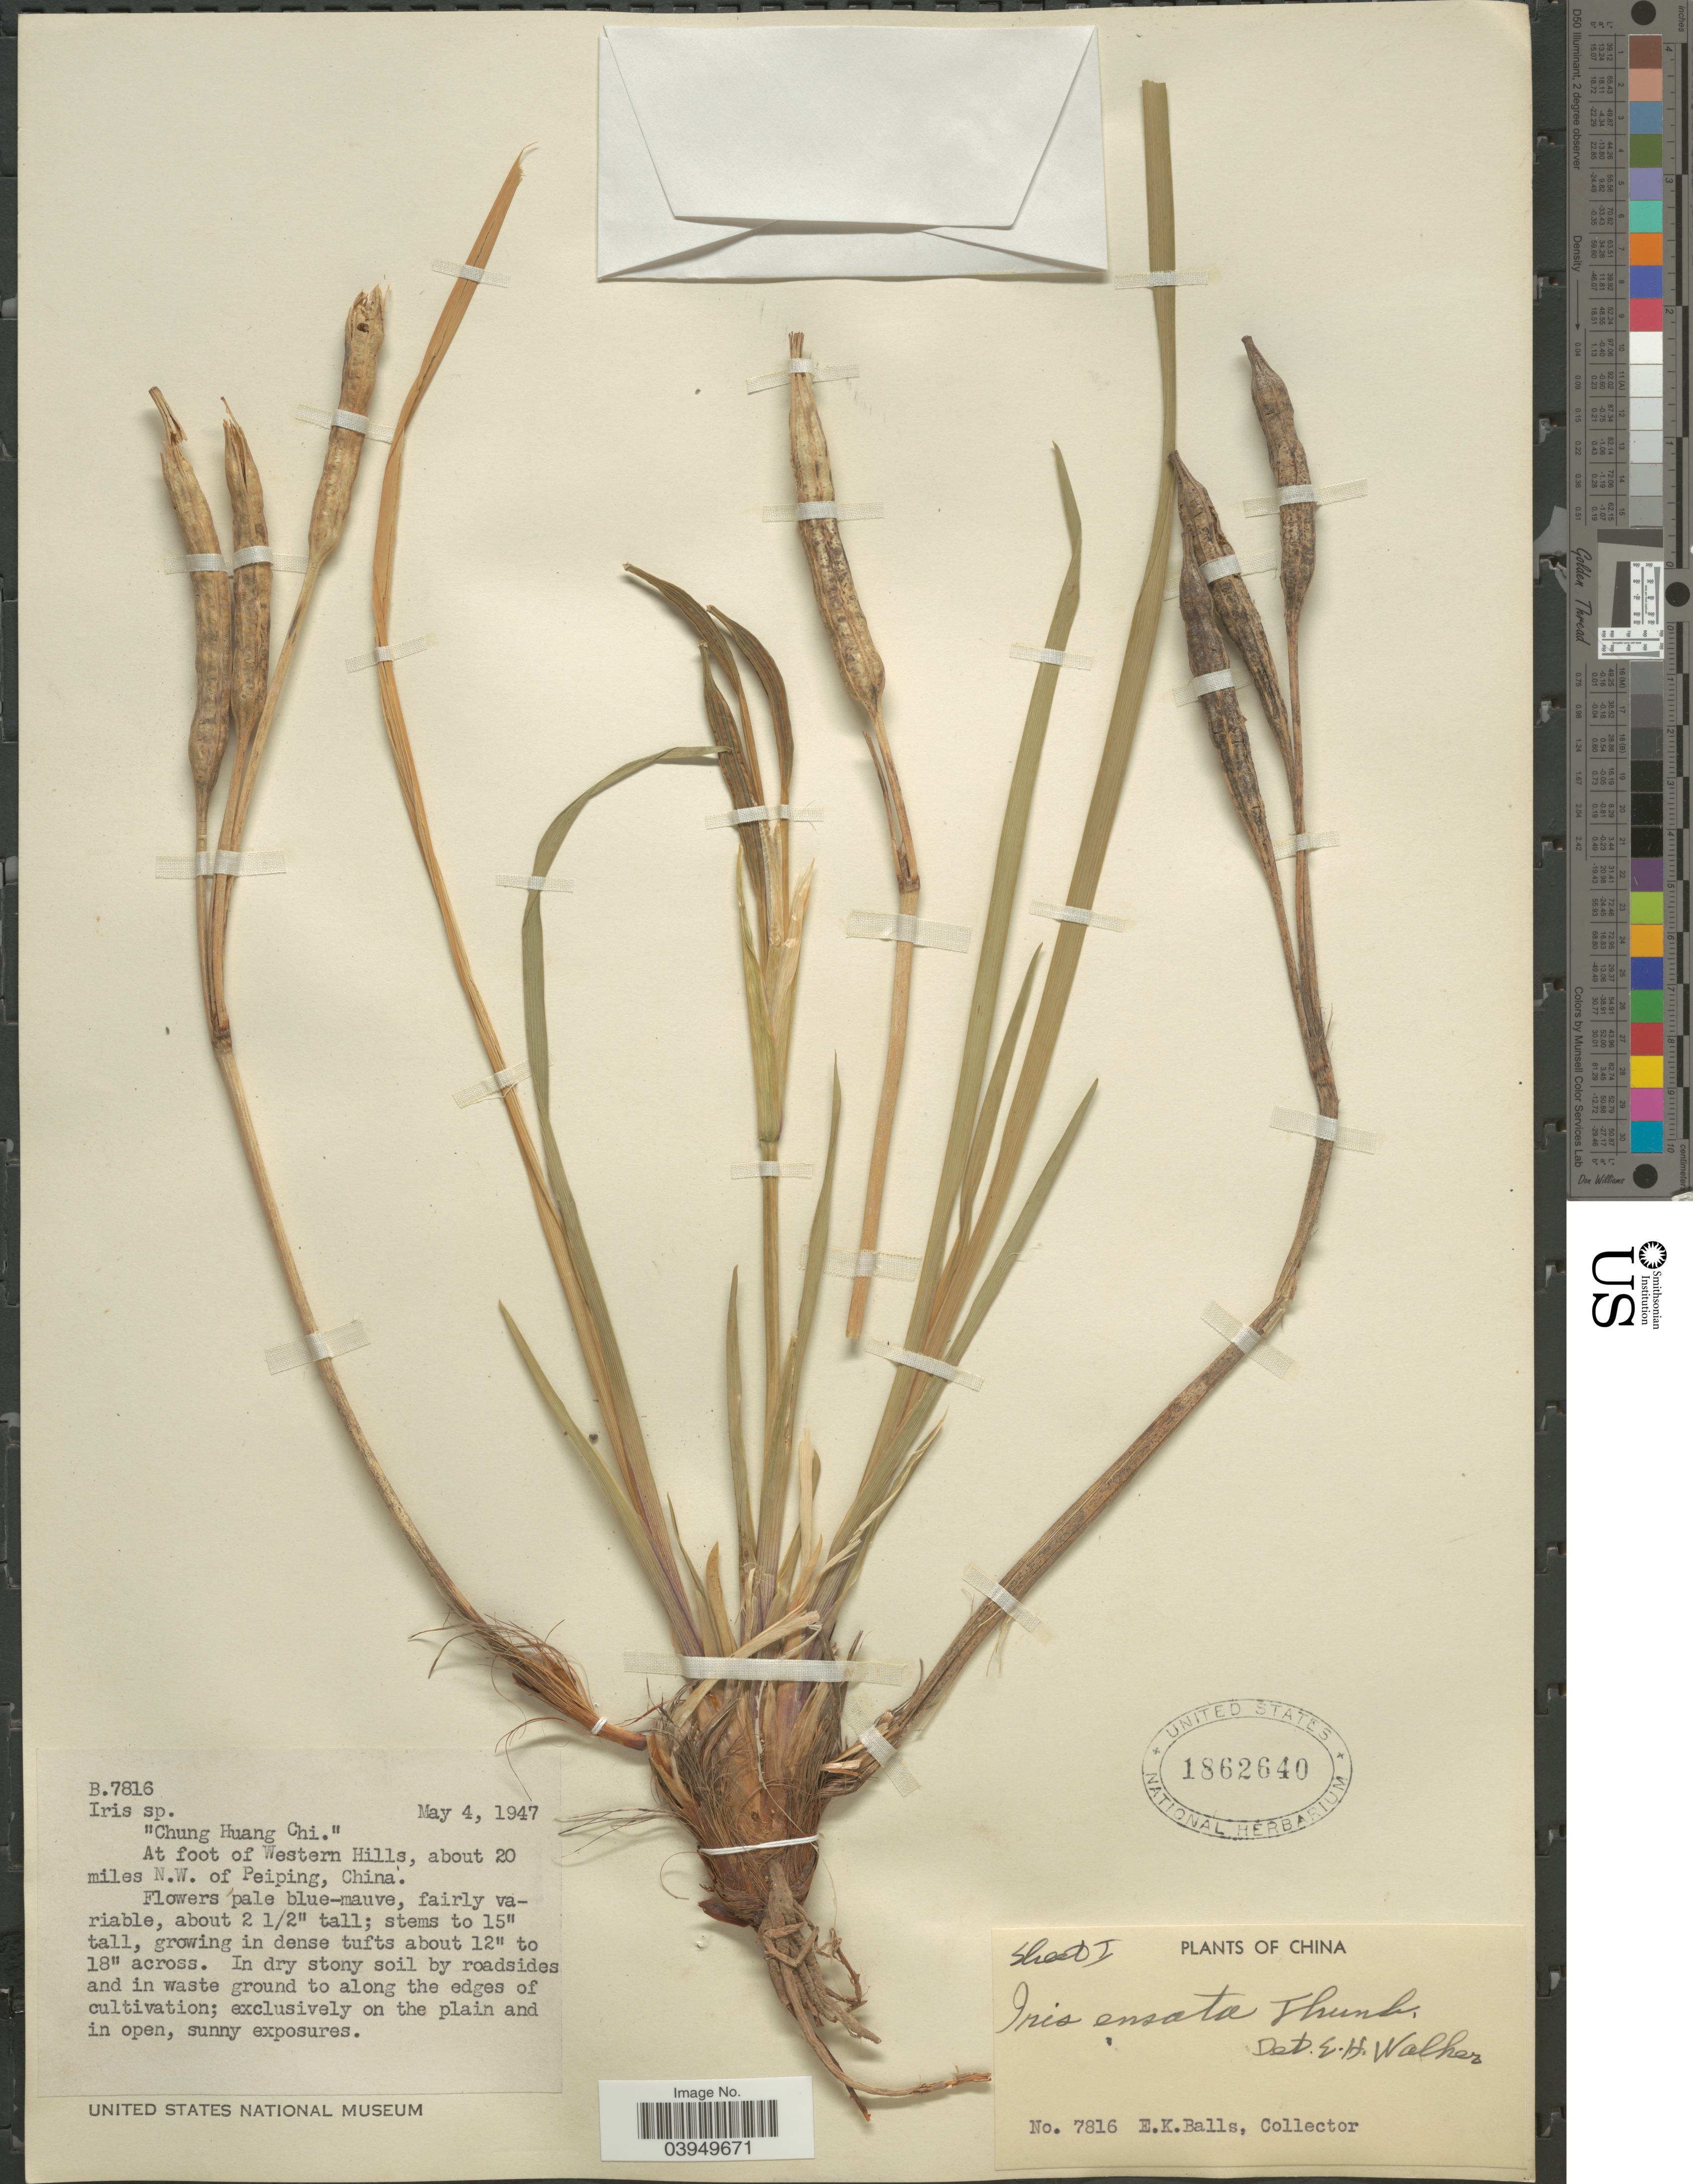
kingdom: Plantae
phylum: Tracheophyta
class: Liliopsida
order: Asparagales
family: Iridaceae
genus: Iris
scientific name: Iris ensata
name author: Thunb.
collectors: E. K. Balls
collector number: B 7816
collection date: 1947-05-04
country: China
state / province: Beijing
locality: Chung Huang Chi.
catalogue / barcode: US 1862640